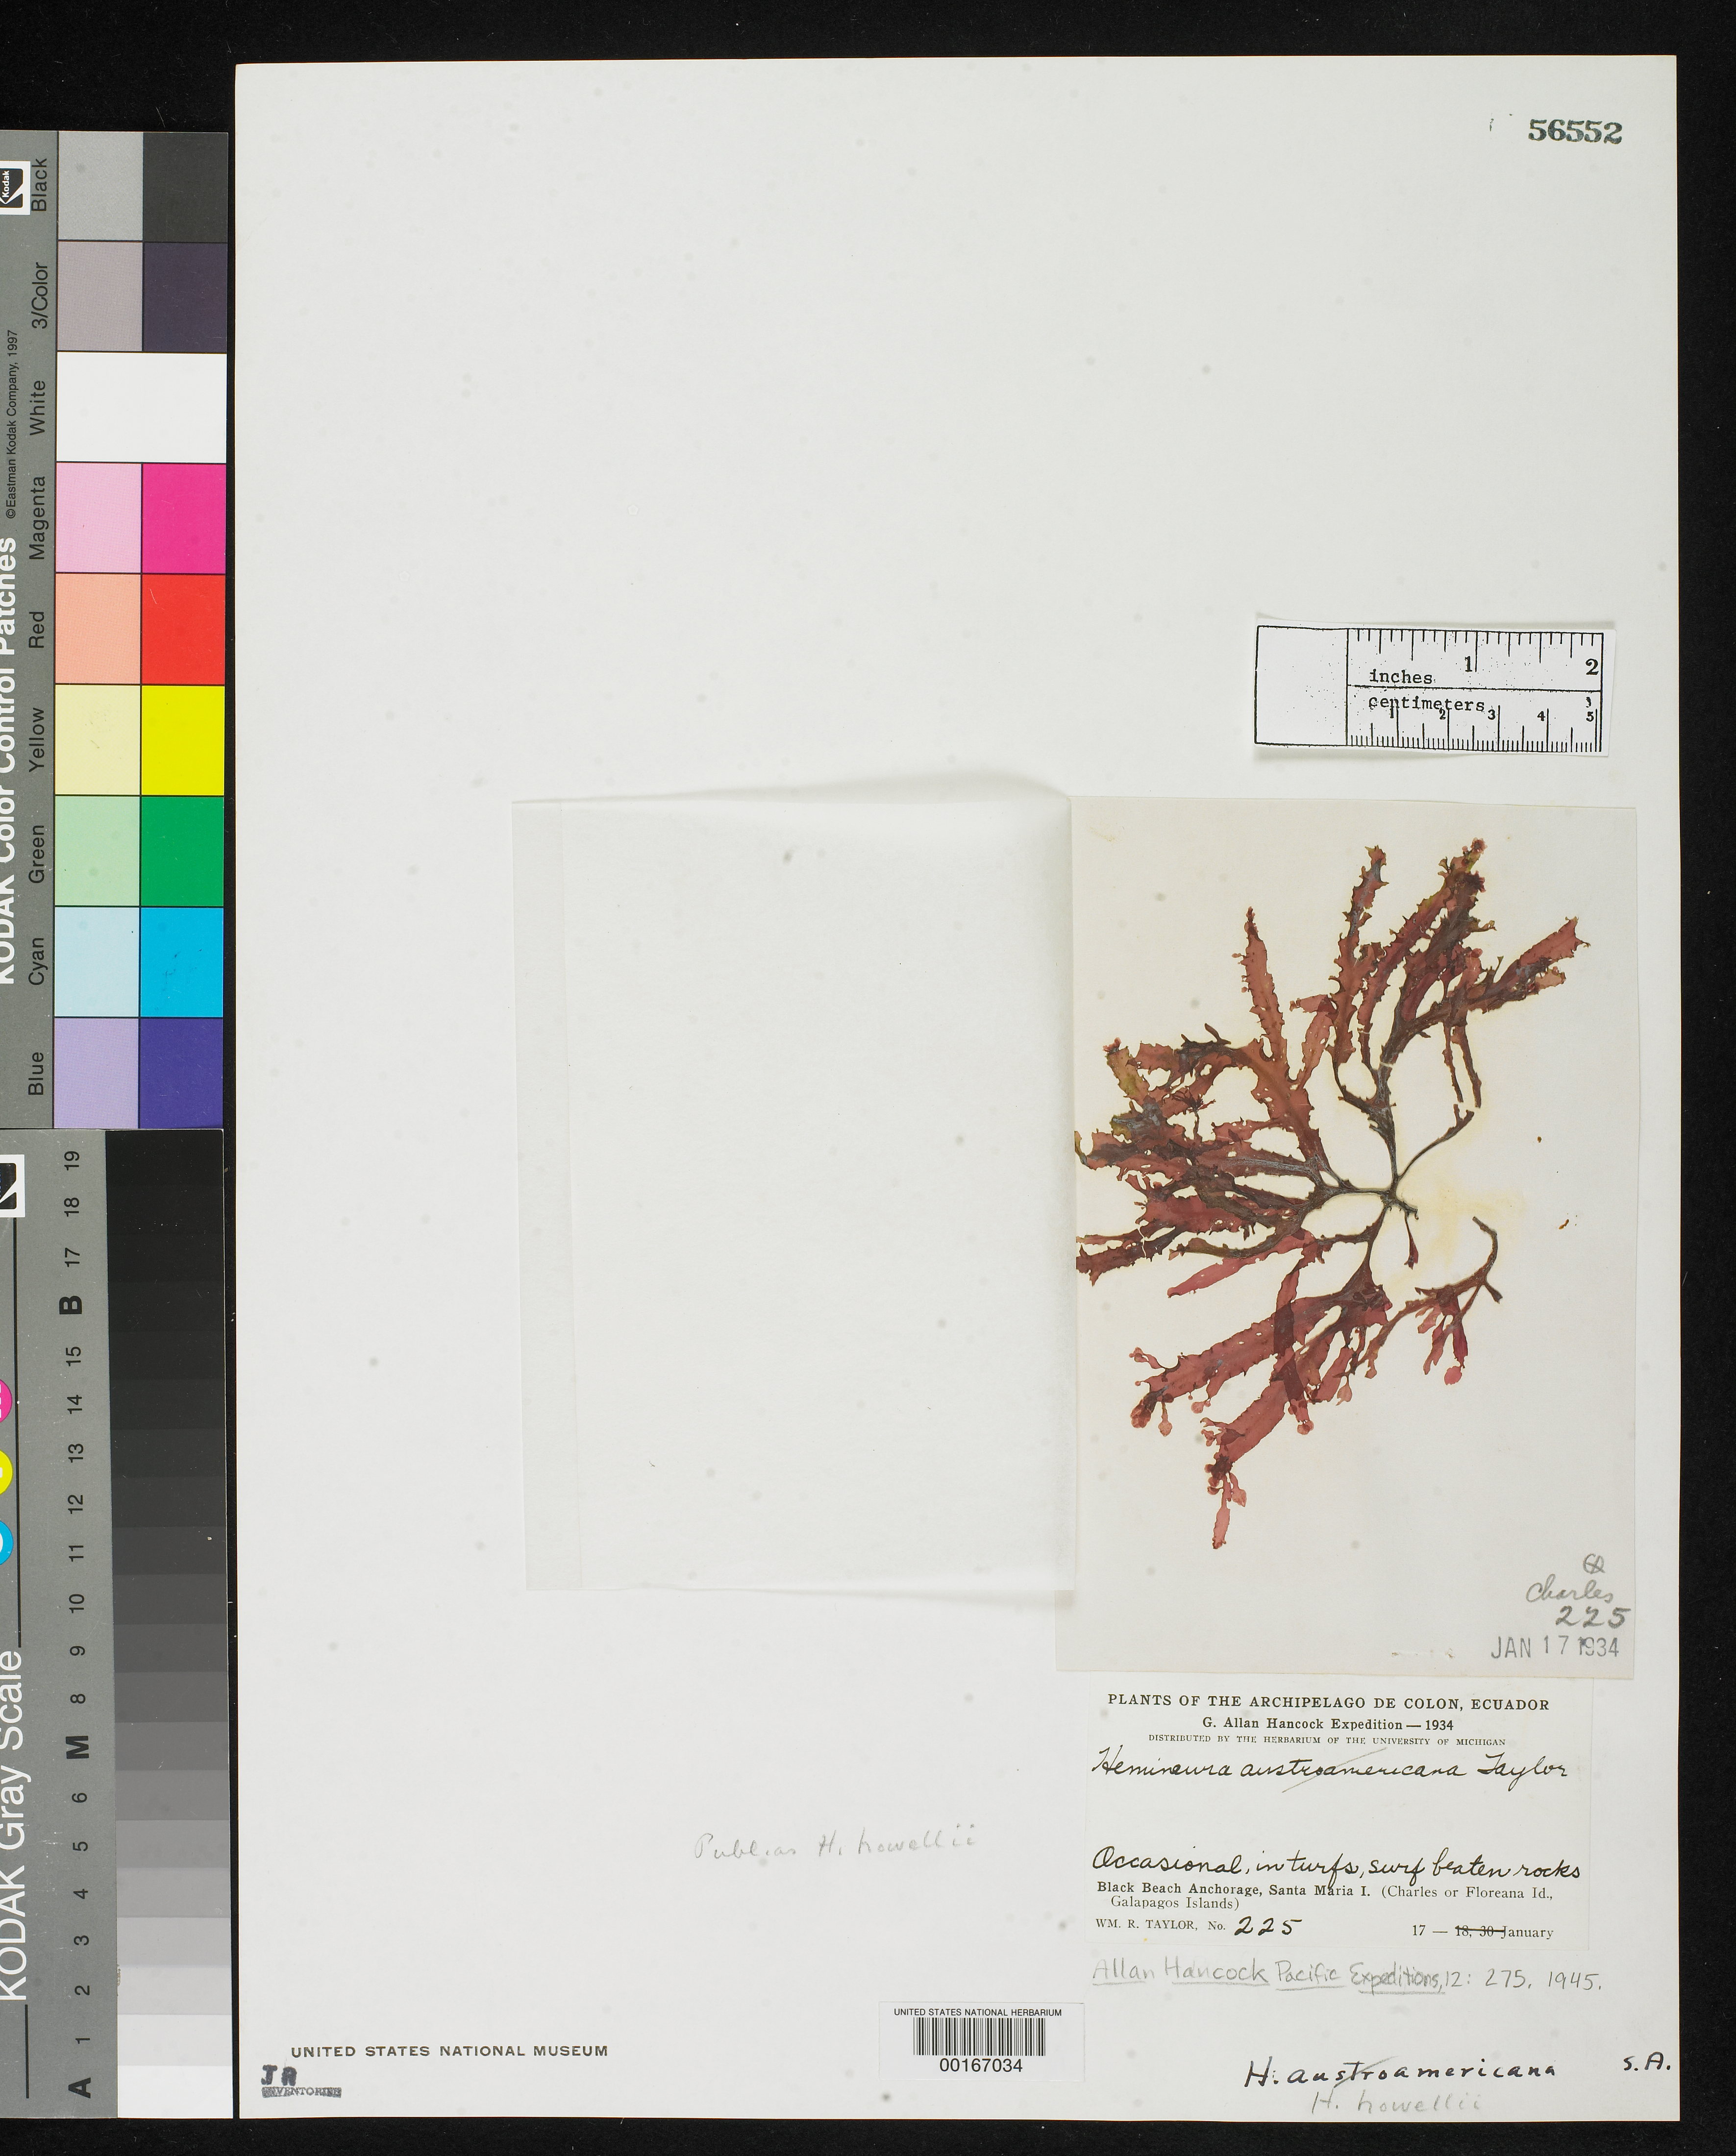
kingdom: Plantae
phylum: Rhodophyta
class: Florideophyceae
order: Ceramiales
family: Delesseriaceae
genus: Hemineura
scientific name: Hemineura howellii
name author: W.R. Taylor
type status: Isotype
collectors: W. R. Taylor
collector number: WRT 34-225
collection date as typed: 17 Jan 1934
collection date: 1934-01-17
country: Ecuador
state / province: Colón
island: Floreana [Charles, Santa Maria]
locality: Black Beach Anchorage.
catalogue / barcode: US 56552